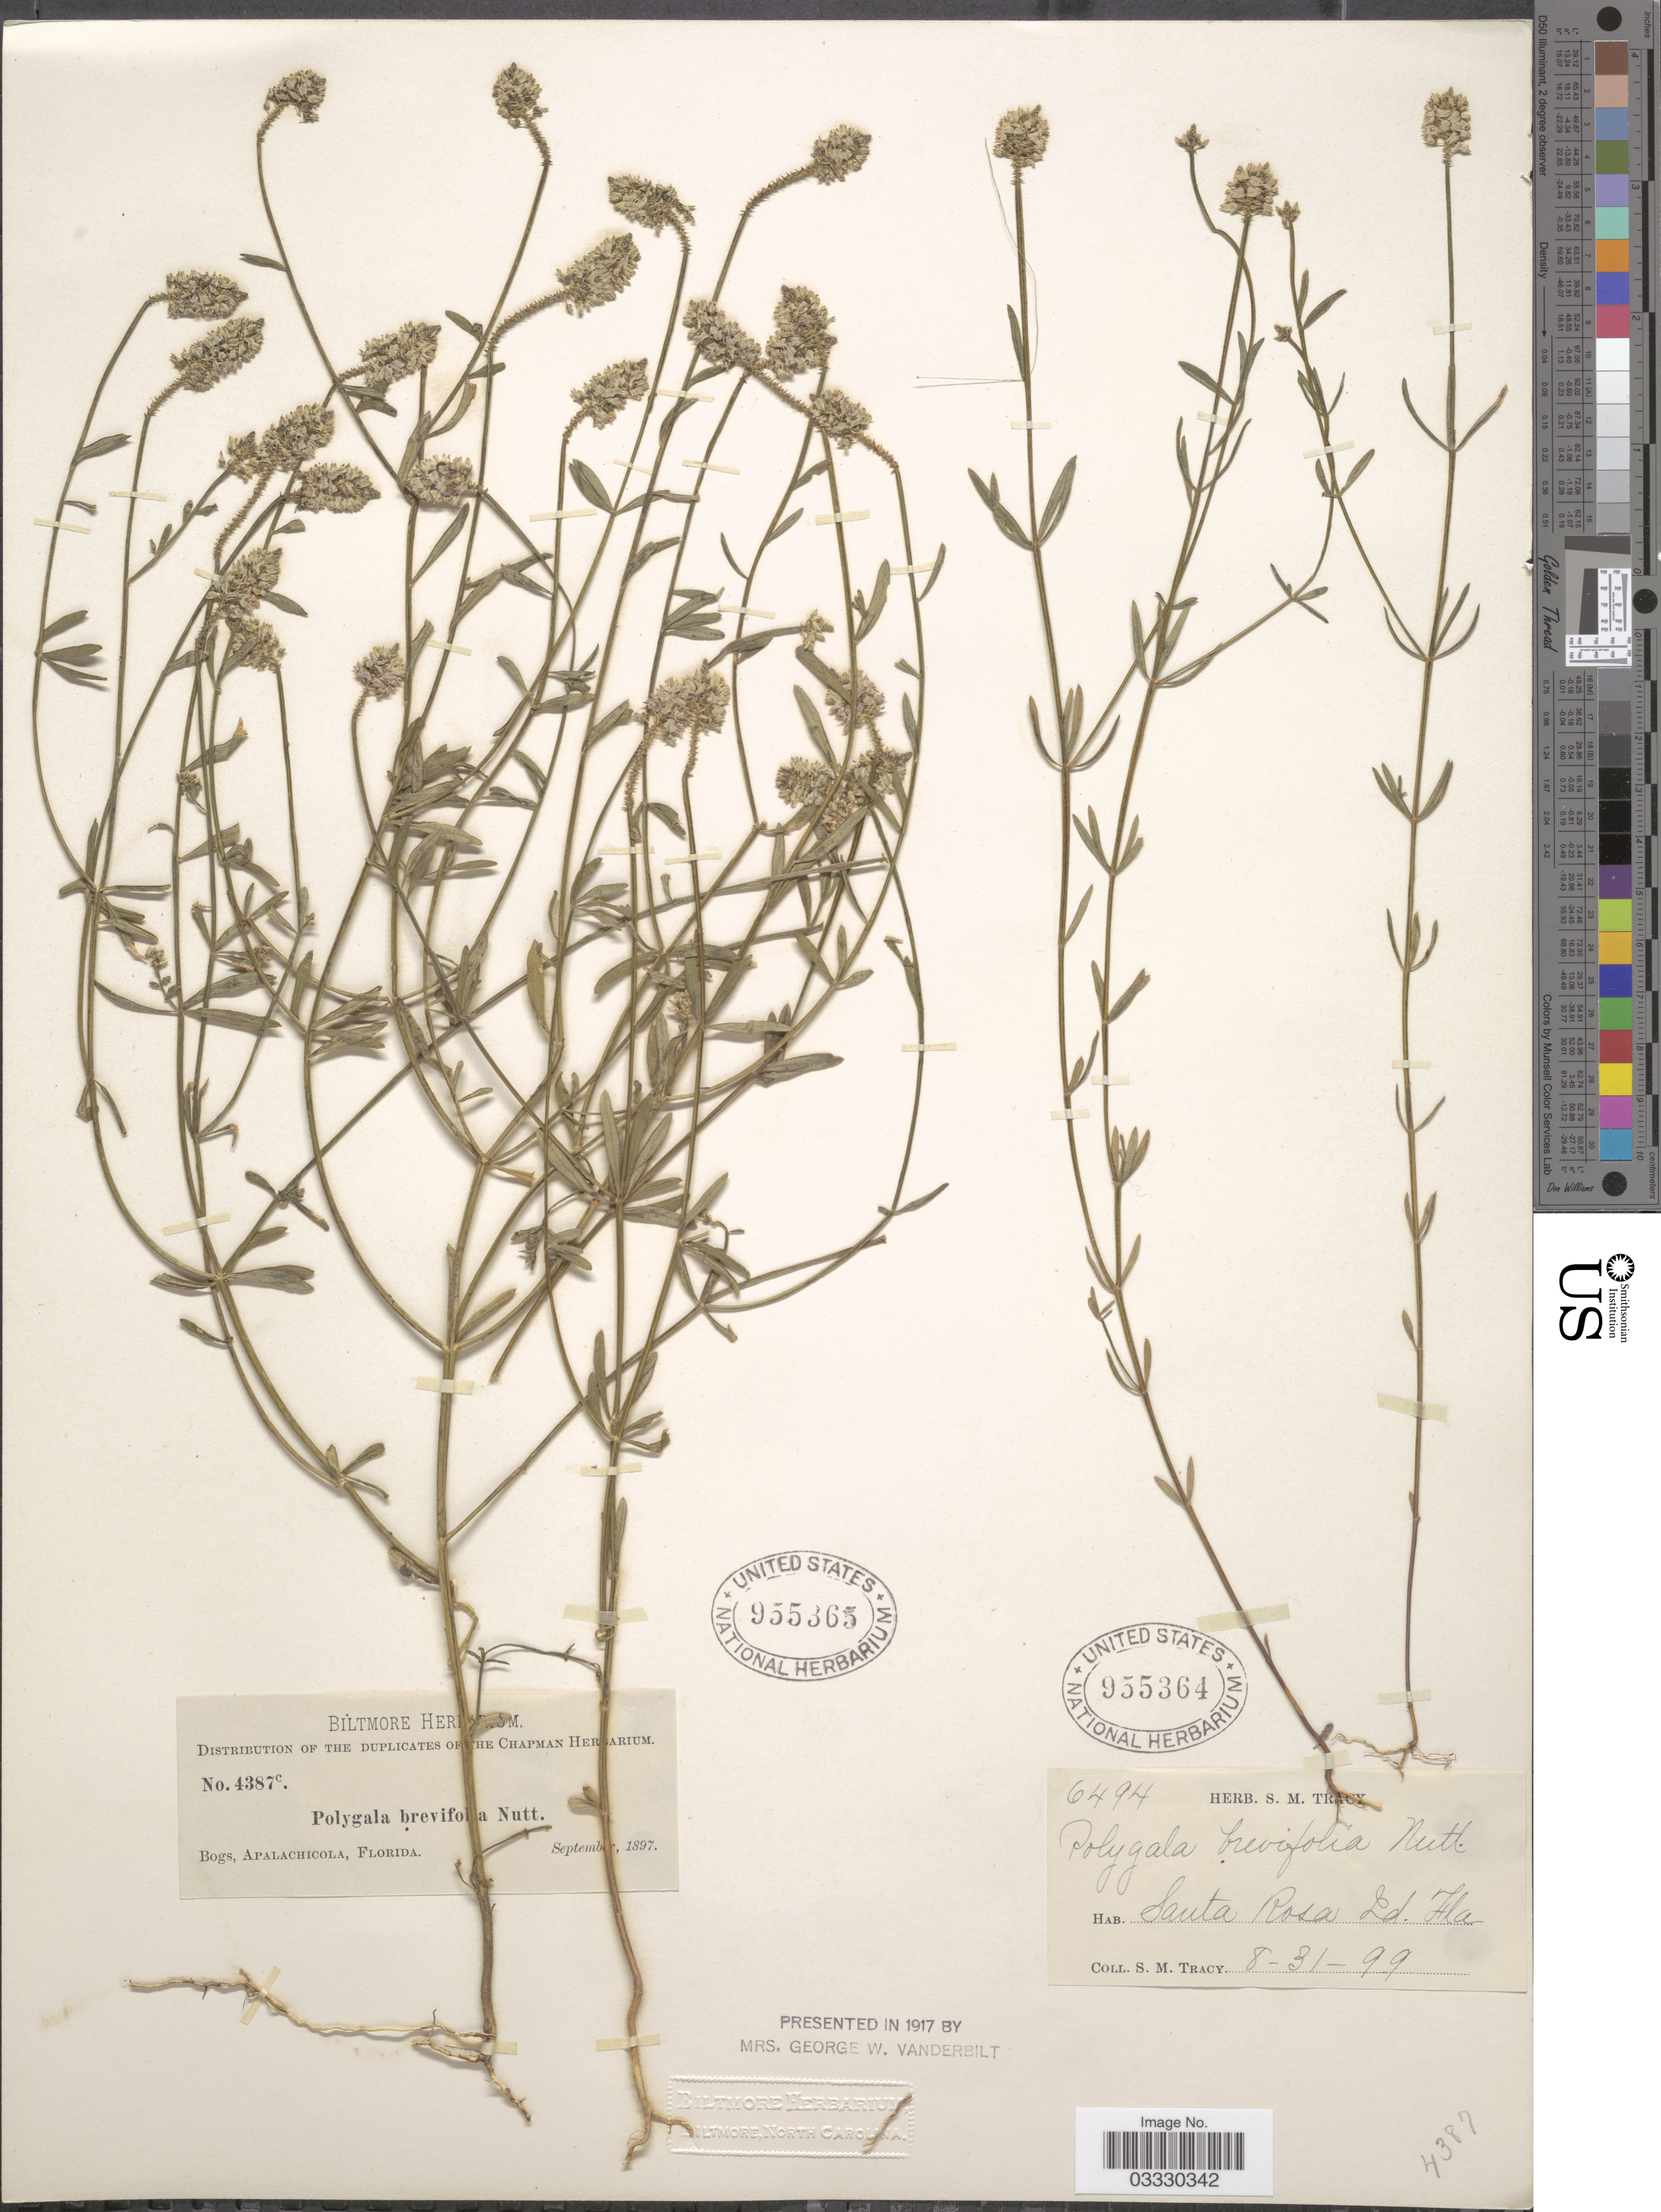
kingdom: Plantae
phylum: Tracheophyta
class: Magnoliopsida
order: Fabales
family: Polygalaceae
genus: Polygala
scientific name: Polygala brevifolia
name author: Nutt.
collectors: S. M. Tracy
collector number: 6494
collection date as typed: Transcribed d/m/y: 31/8/99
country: United States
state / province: Florida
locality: Santa Rosa Id.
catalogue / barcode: US 955364-2